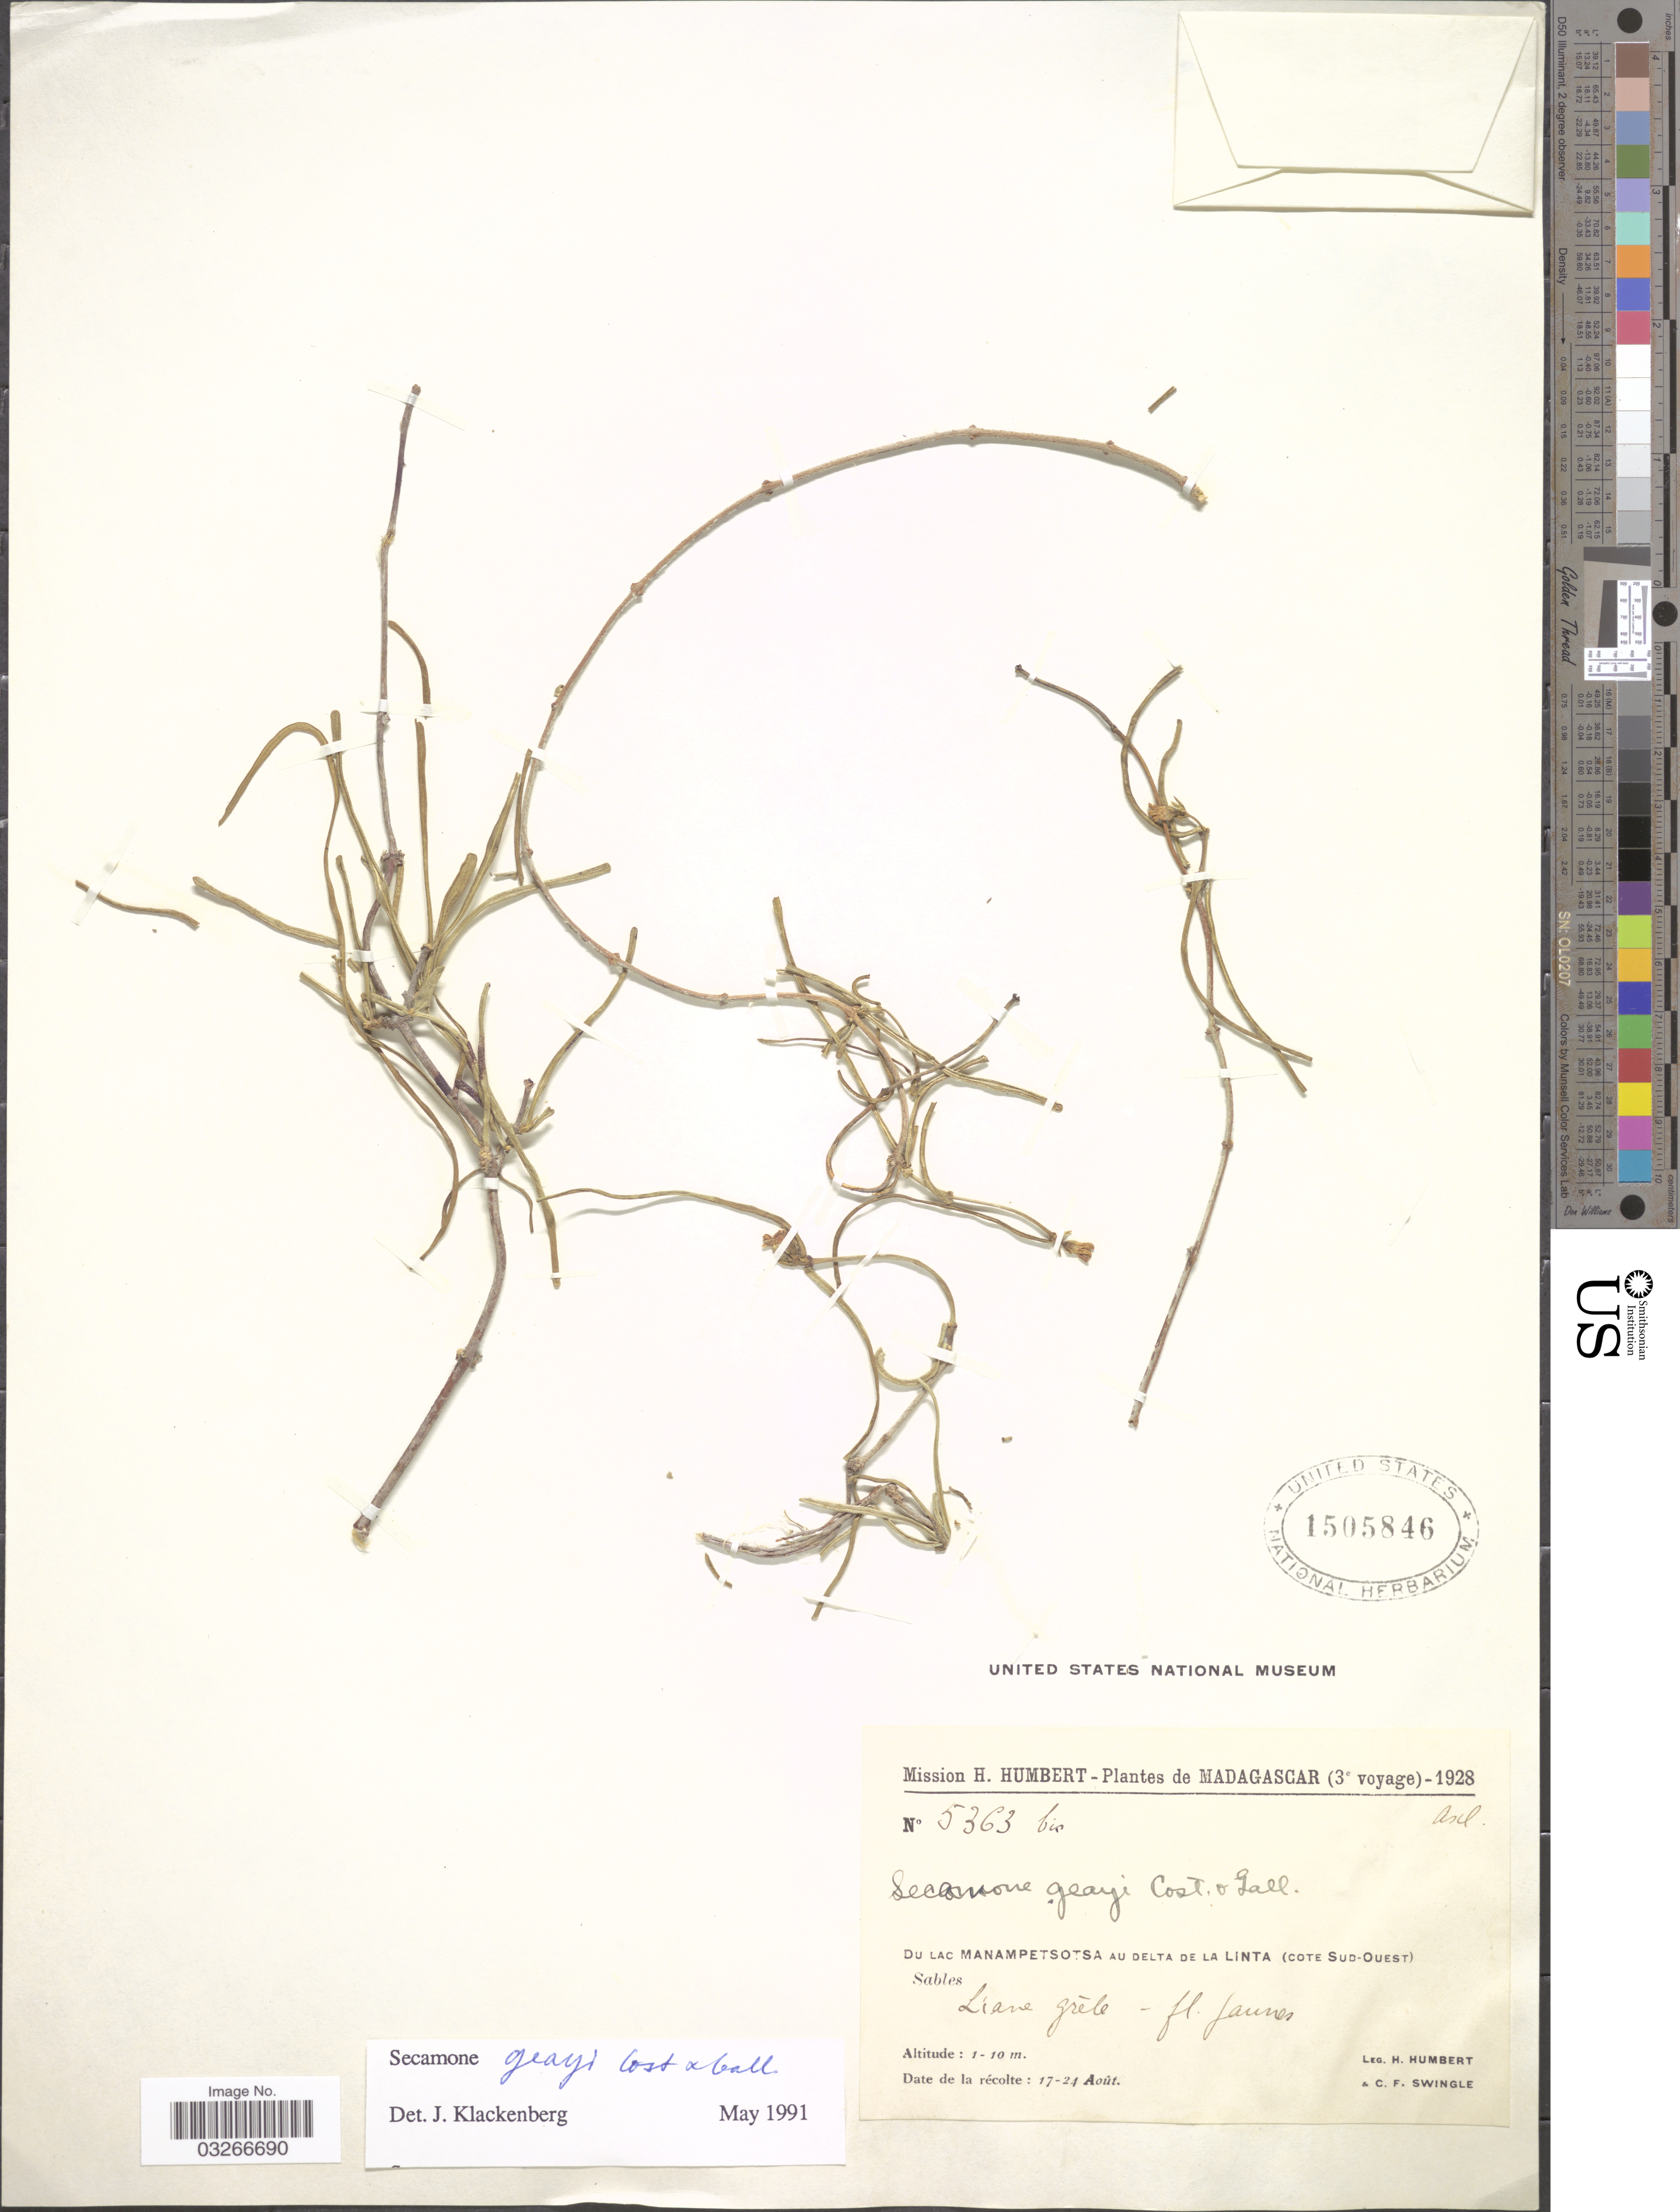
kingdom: Plantae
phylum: Tracheophyta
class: Magnoliopsida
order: Gentianales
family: Apocynaceae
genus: Secamone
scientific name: Secamone geayi Cost. & -- Gall.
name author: Costantin & Gallaud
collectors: H. Humbert & C. Swingle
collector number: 5363bis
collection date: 1928-08-17/1928-08-24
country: Madagascar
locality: Du Lac Manampetsotsa au Delta de La Linta (Cote Sud-Ouest).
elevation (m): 1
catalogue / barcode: US 1505846